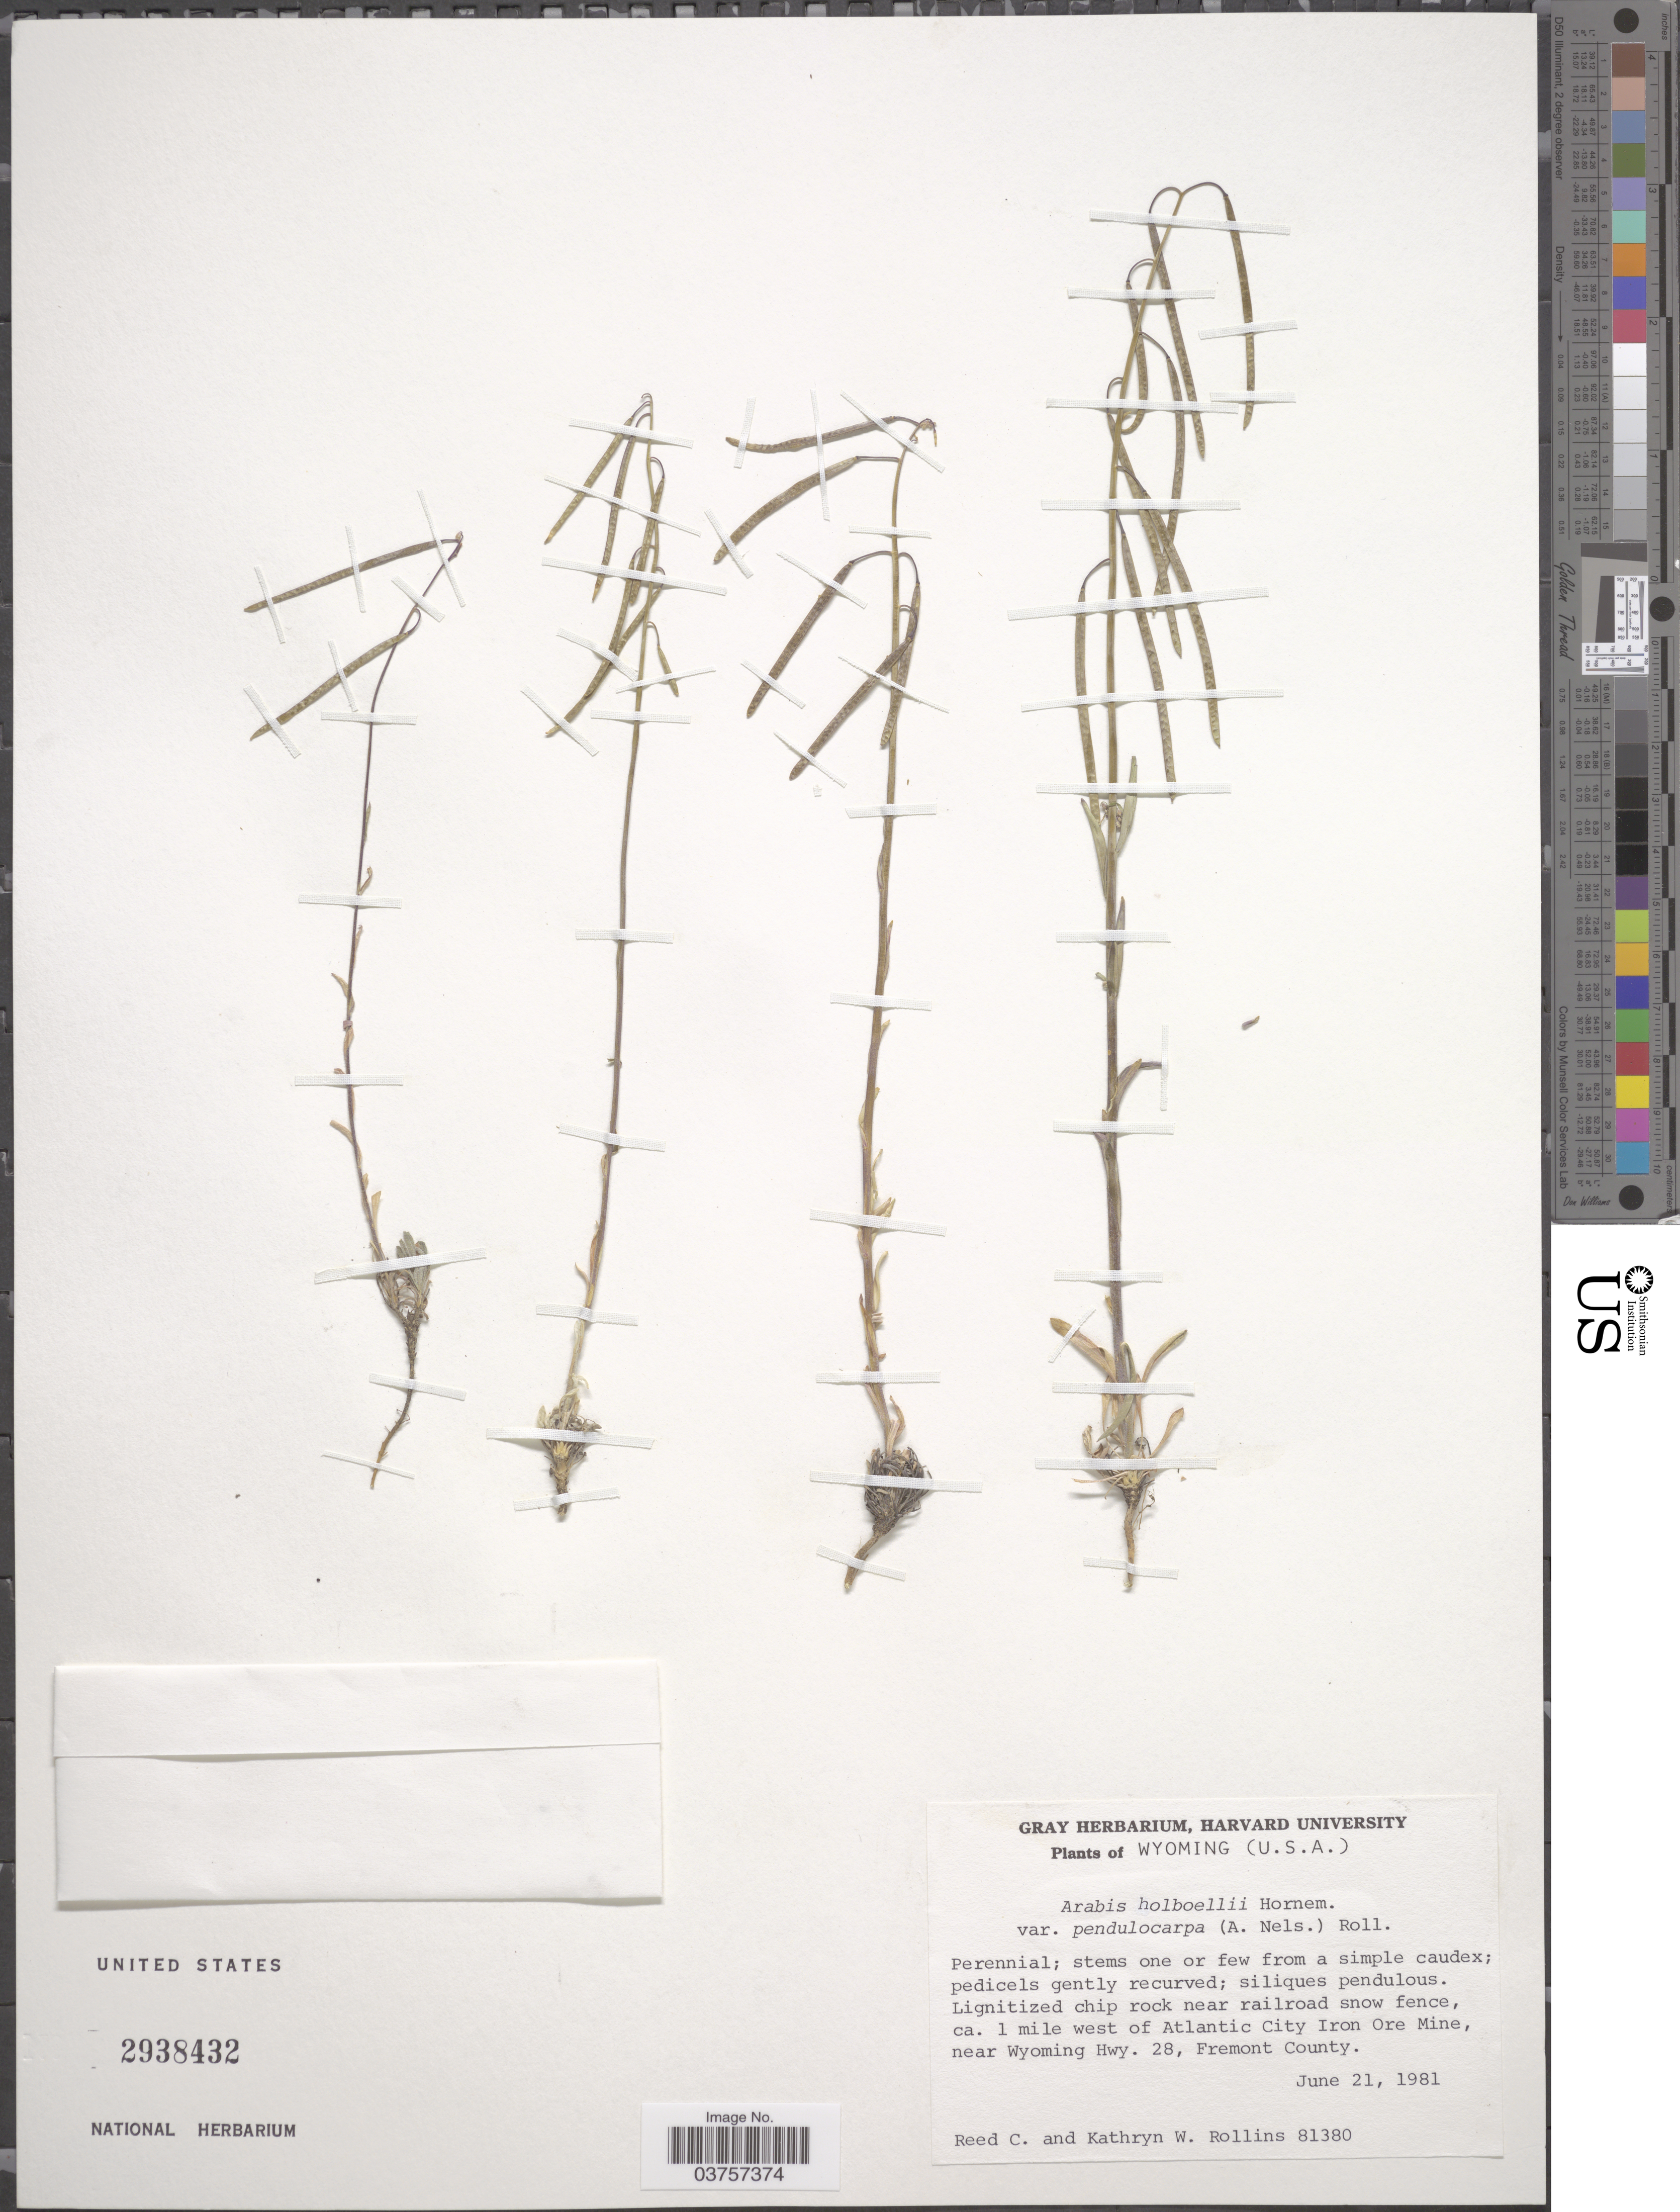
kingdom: Plantae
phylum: Tracheophyta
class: Magnoliopsida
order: Brassicales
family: Brassicaceae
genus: Arabis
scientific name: Arabis holboellii var. pendulocarpa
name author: (A. Nelson) Rollins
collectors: R. C. Rollins & K. W. Rollins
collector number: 81380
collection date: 1981-06-21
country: United States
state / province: Wyoming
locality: Ca. 1 mile west of Atlantic City Iron Ore Mine, near Wyoming Hwy. 28, Fremont County.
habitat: lignitized chip-rock near railroad snow fence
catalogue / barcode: US 2938432